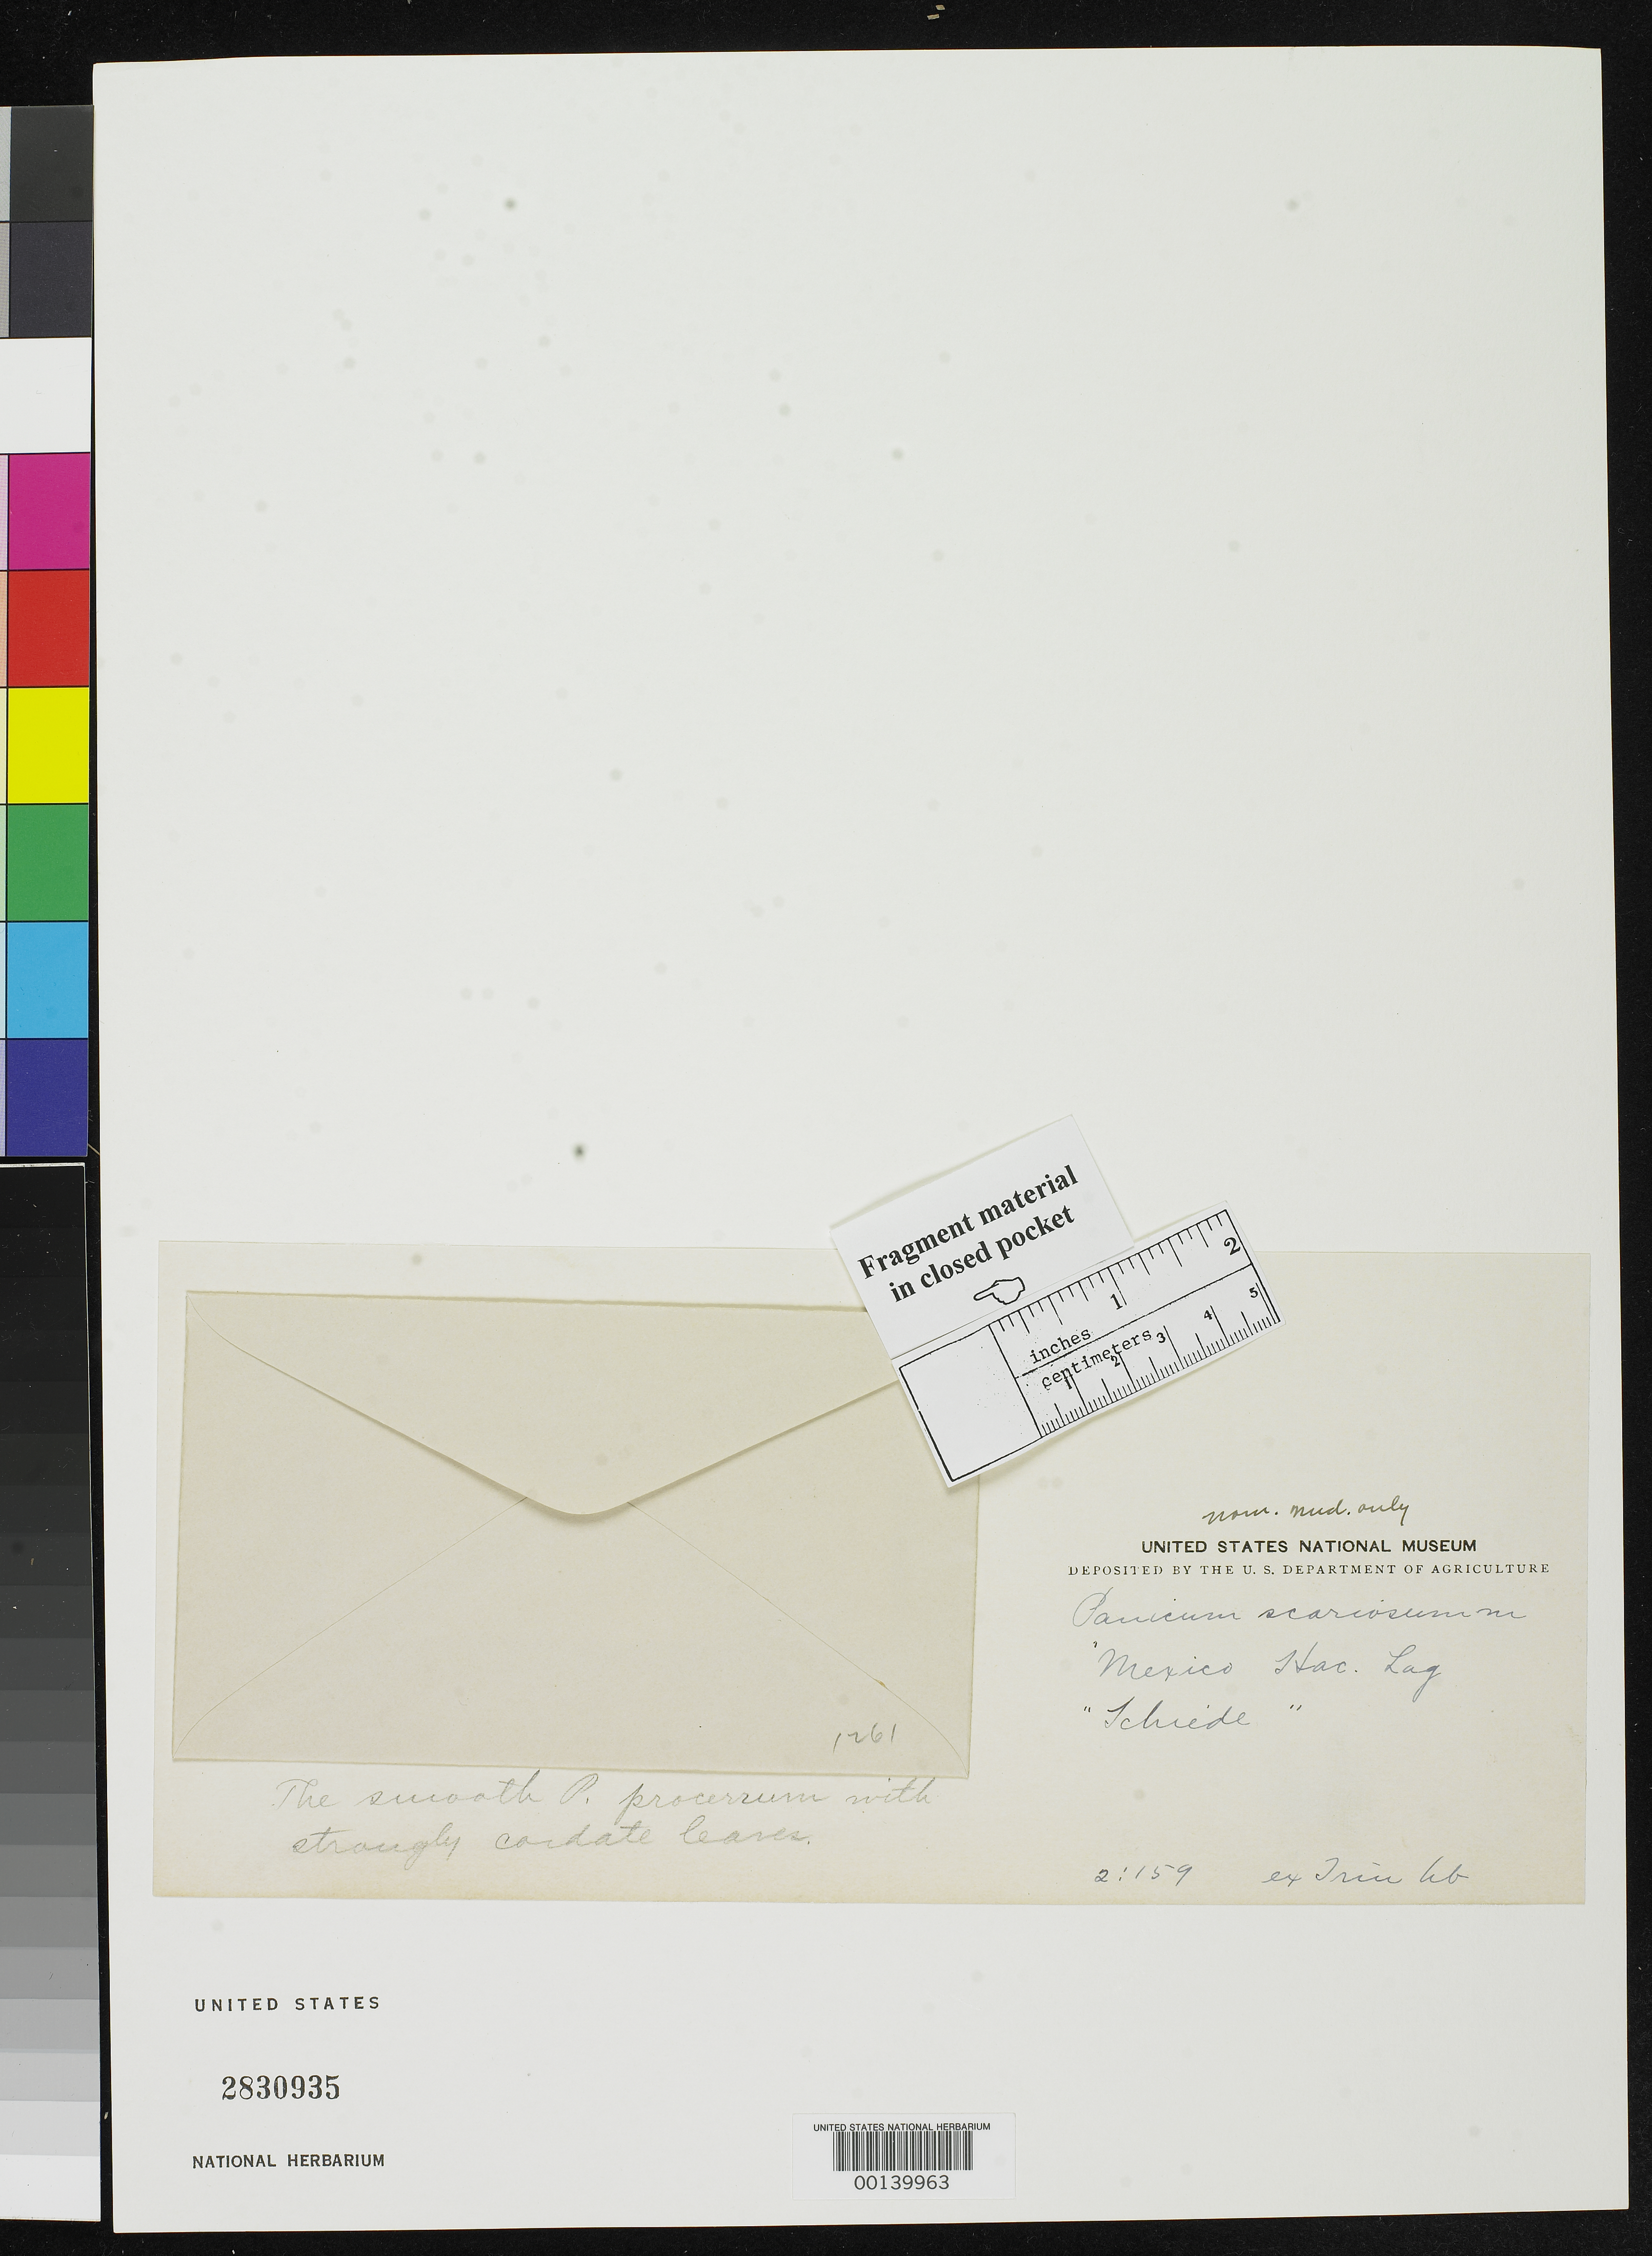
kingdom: Plantae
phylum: Tracheophyta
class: Liliopsida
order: Poales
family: Poaceae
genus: Panicum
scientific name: Panicum scariosum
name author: Trin. in Steud.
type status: Type Fragment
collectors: C. J. W. Schiede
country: Mexico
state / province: Veracruz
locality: Hacienda Laguna.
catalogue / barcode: US 2830935